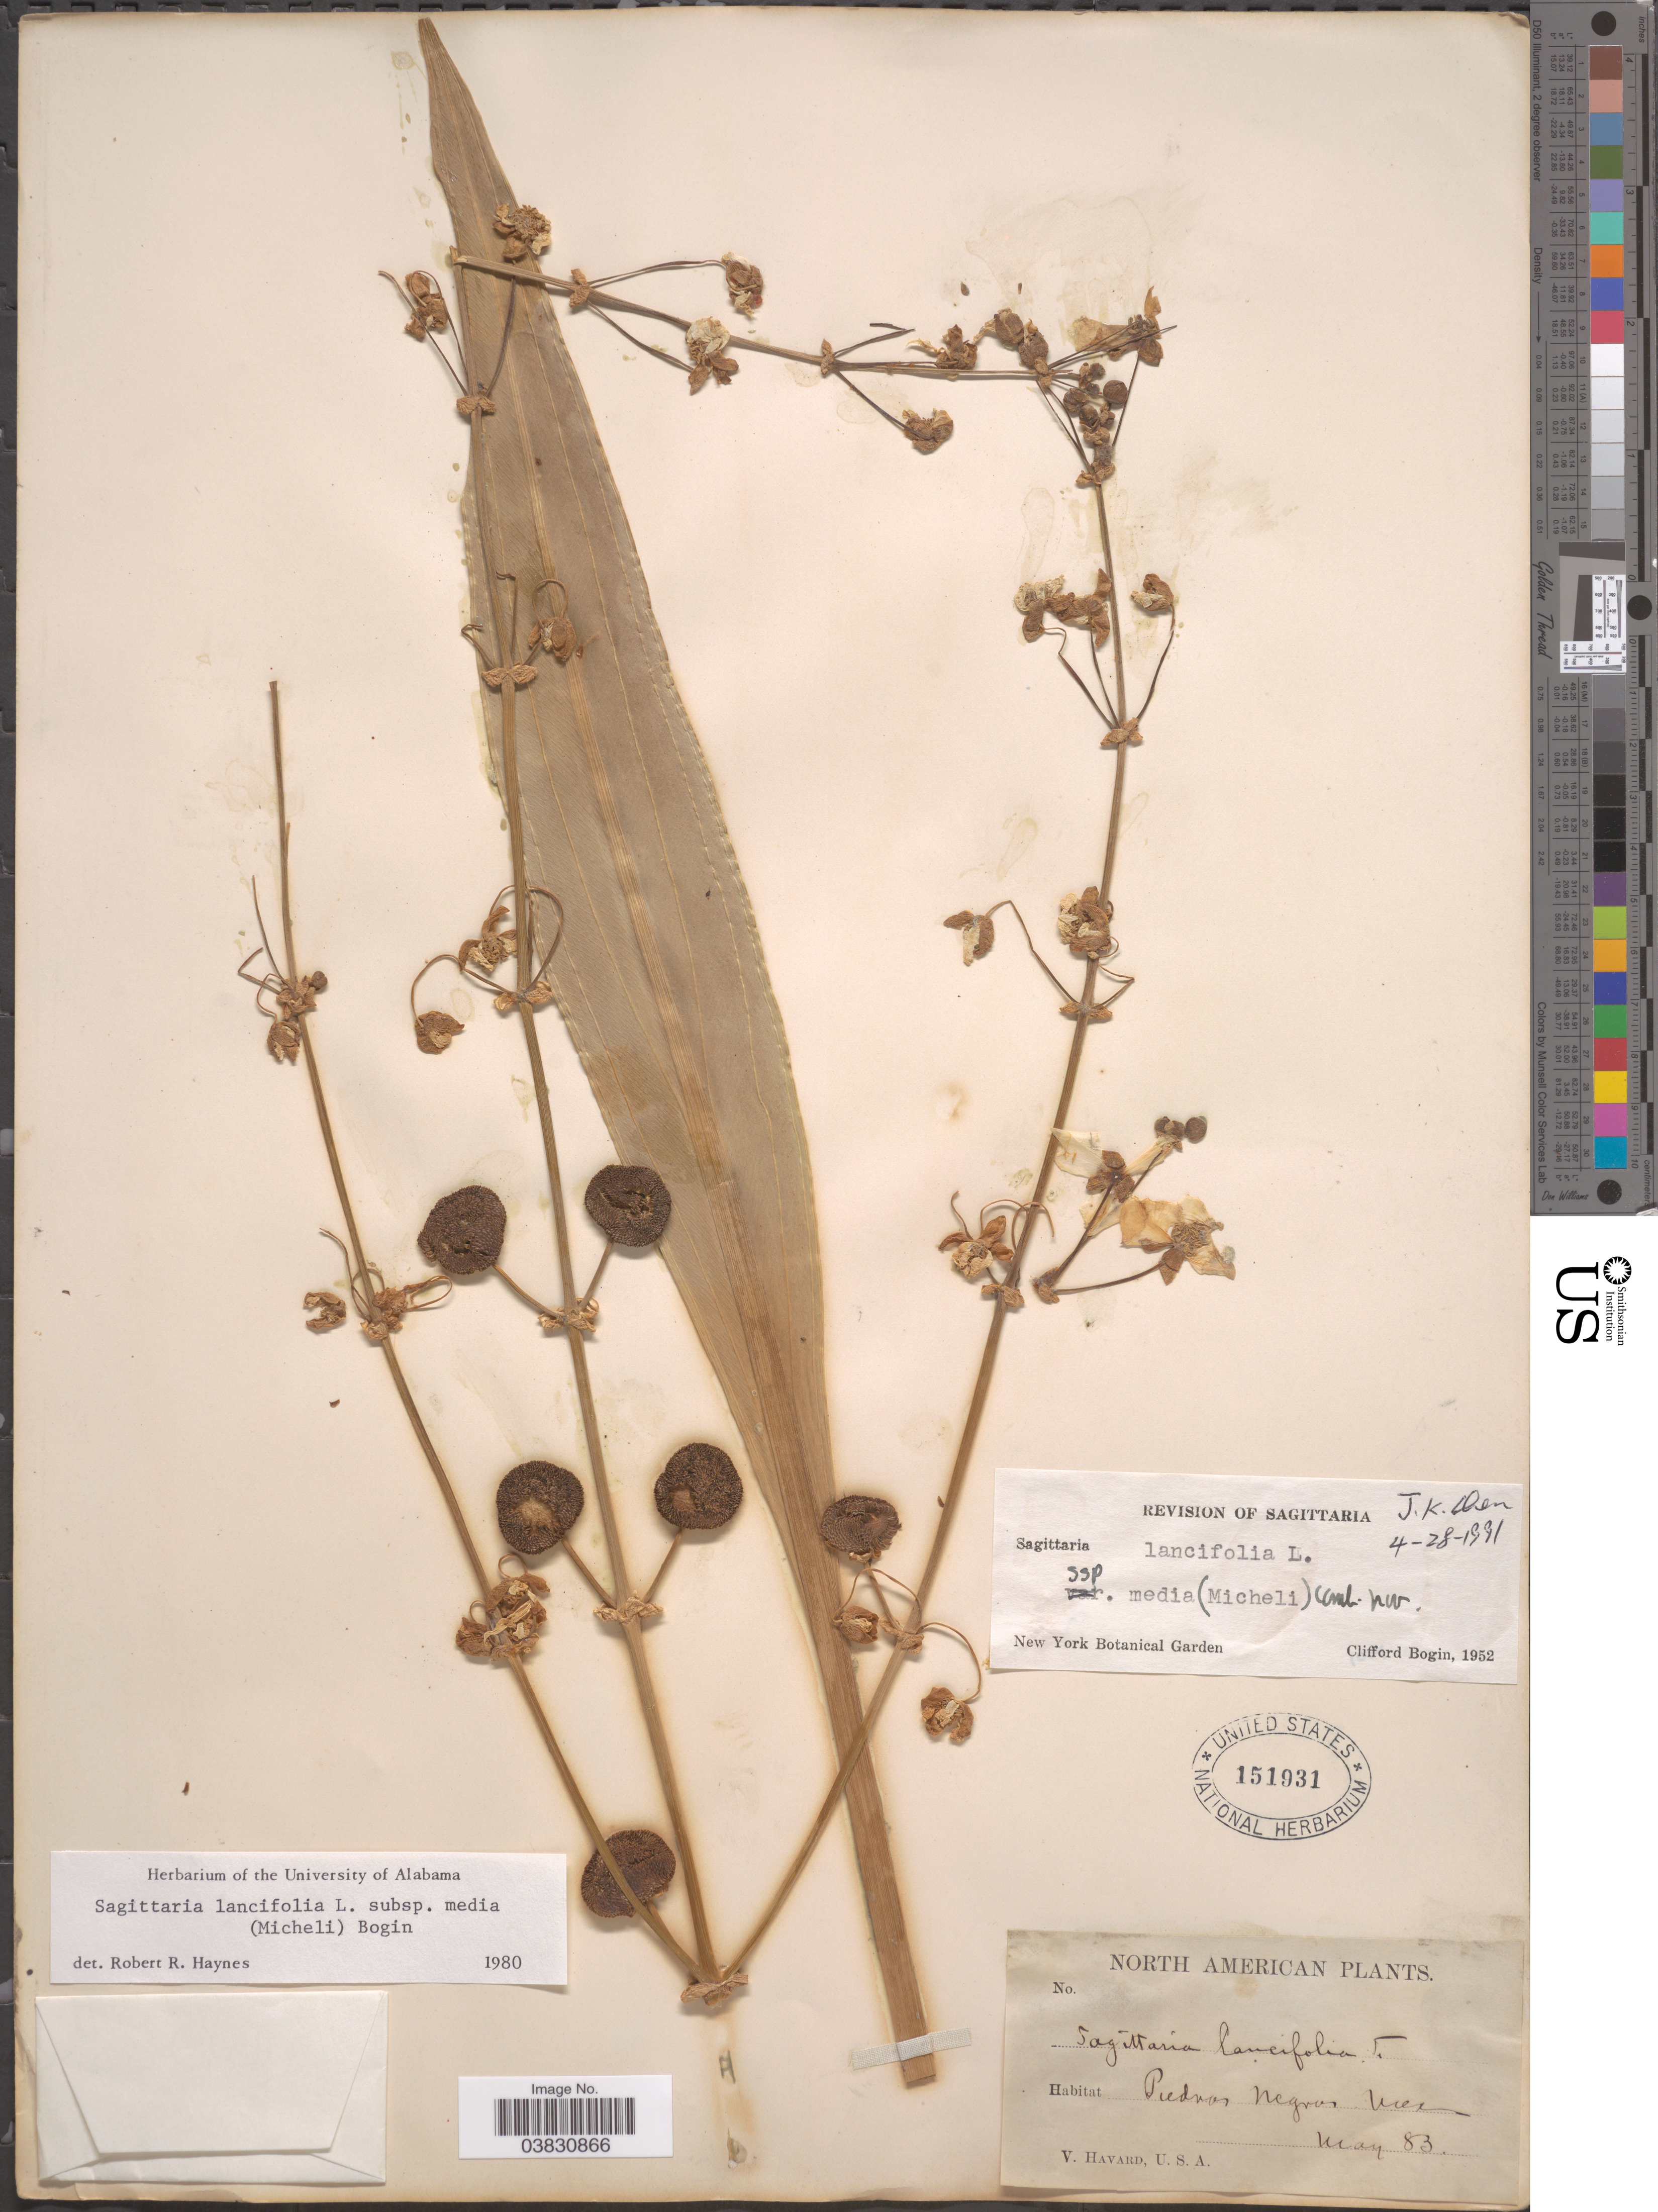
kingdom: Plantae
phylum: Tracheophyta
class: Liliopsida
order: Alismatales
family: Alismataceae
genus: Sagittaria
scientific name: Sagittaria lancifolia subsp. media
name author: (Micheli) Bogin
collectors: V. Havard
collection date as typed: Transcribed d/m/y: /5/83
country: Mexico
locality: Piedros Negros.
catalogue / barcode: US 151931